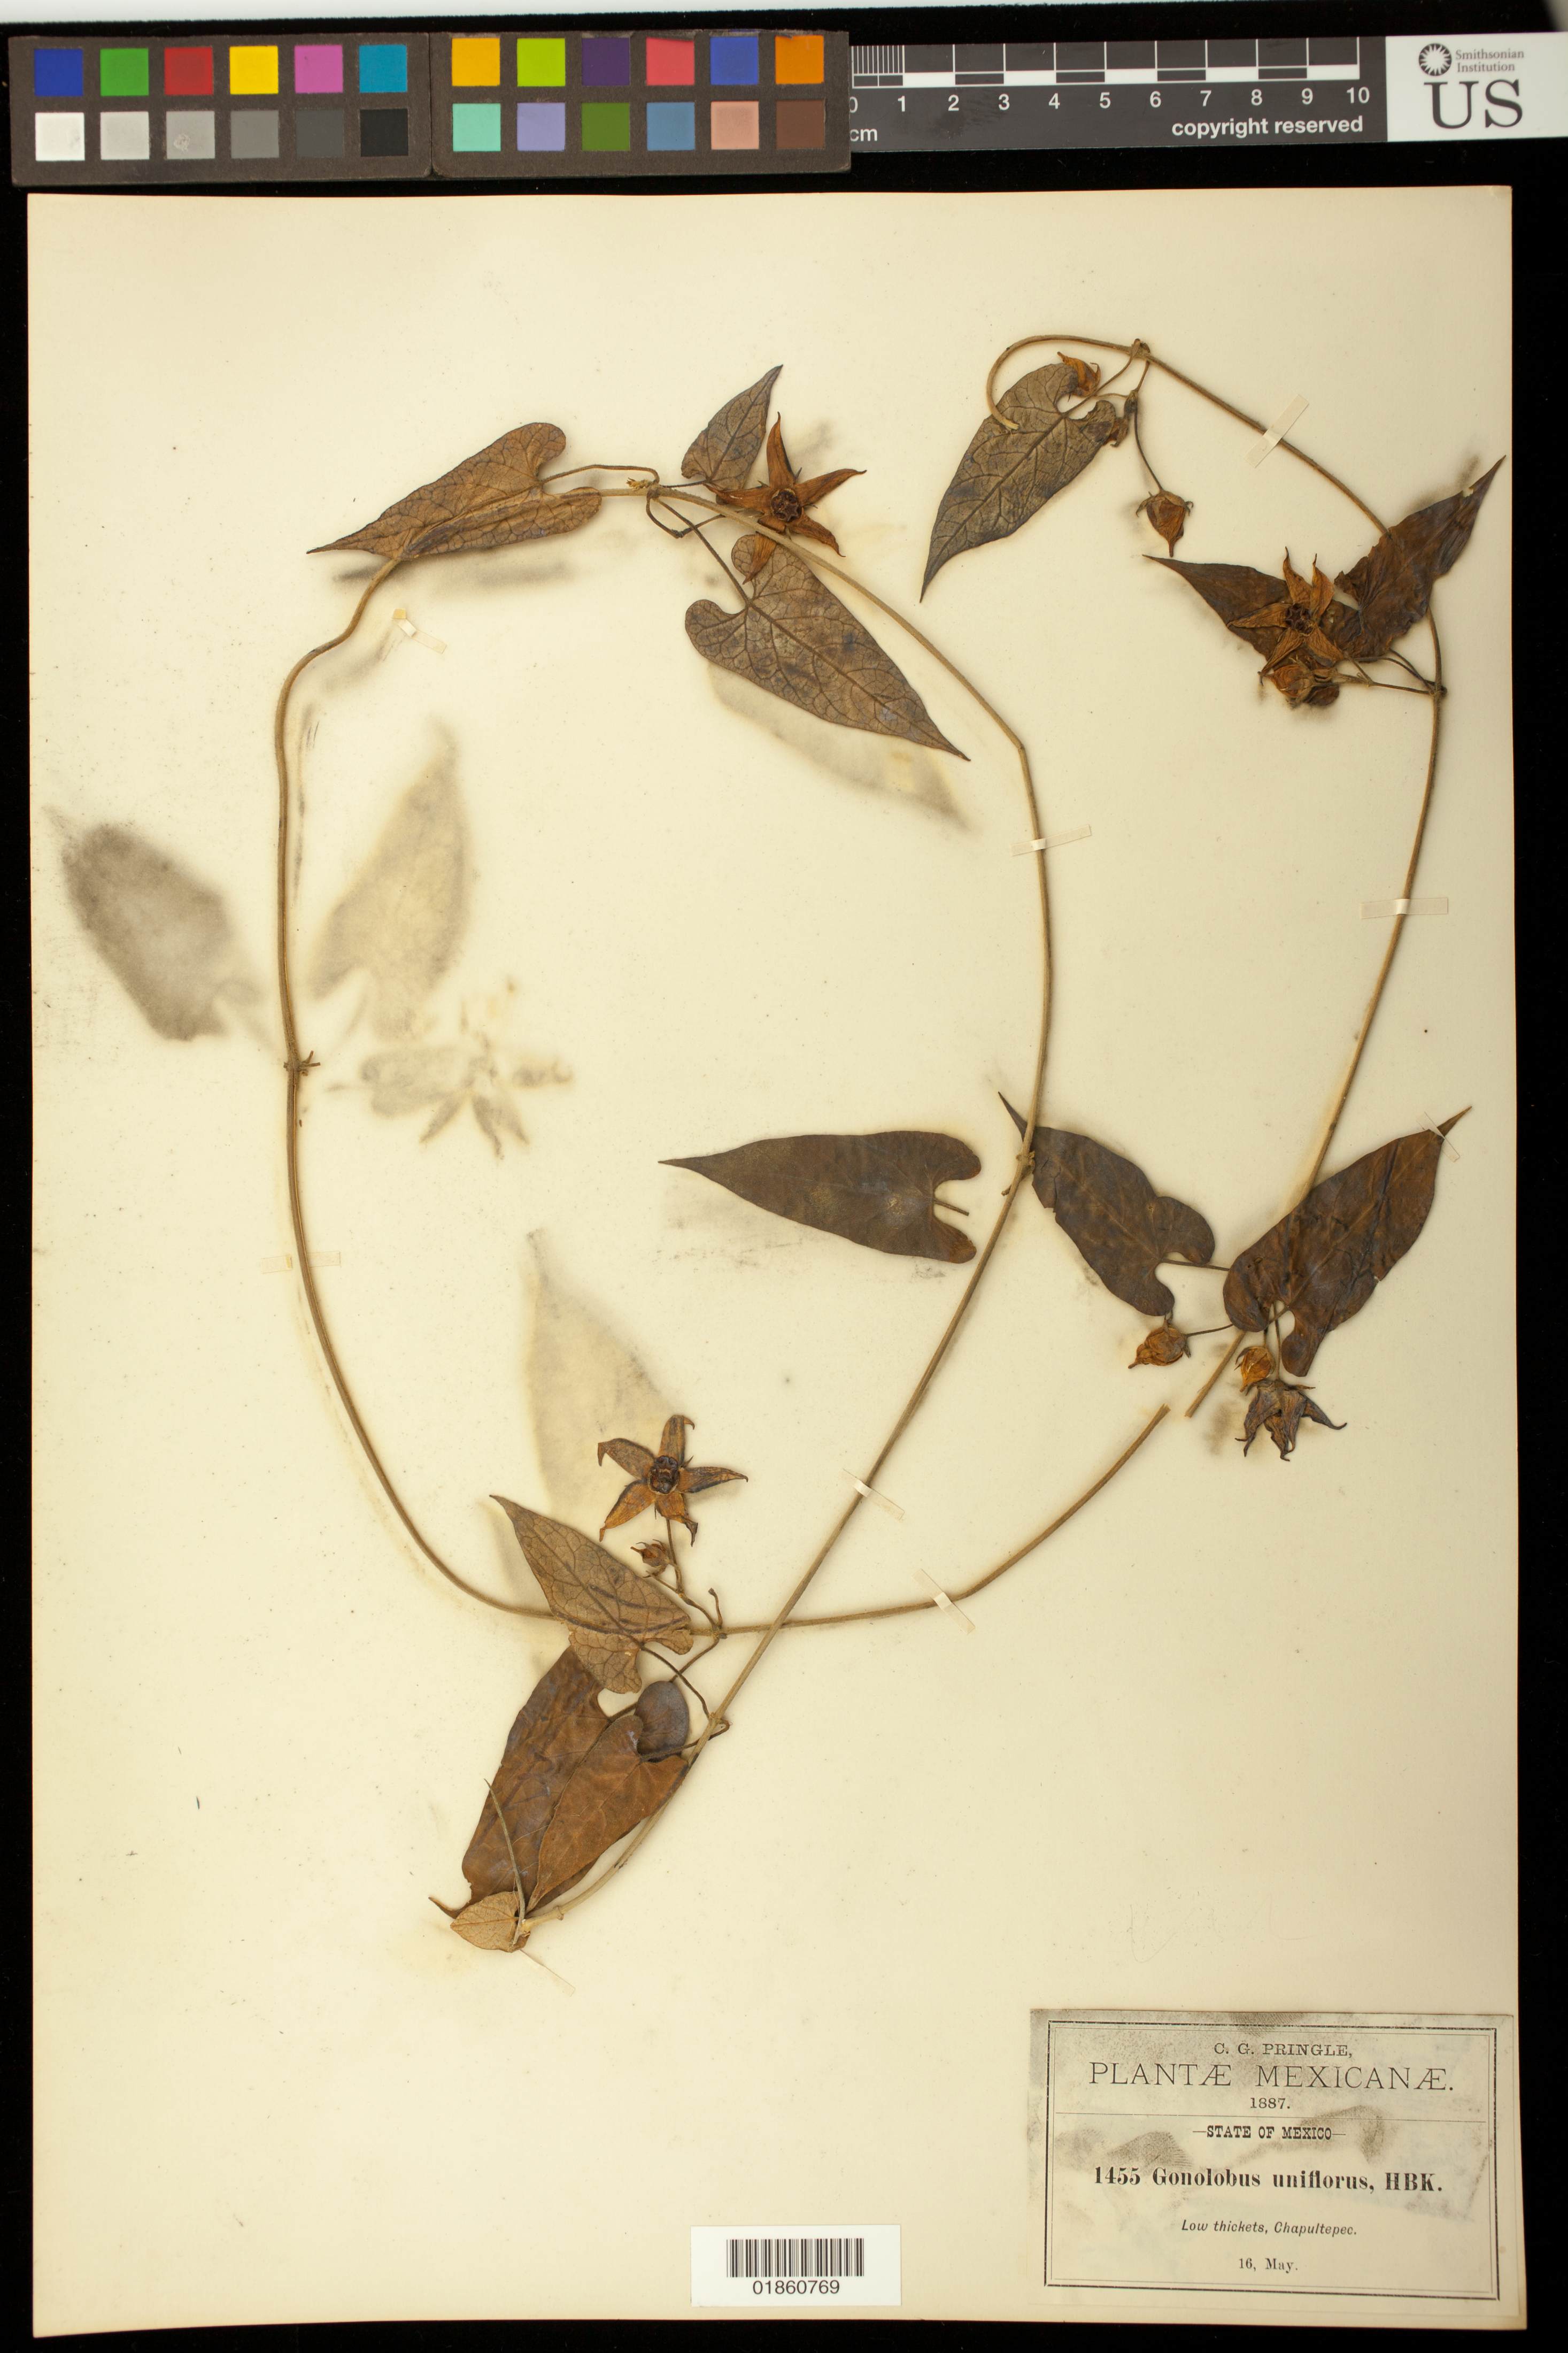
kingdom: Plantae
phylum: Tracheophyta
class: Magnoliopsida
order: Gentianales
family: Apocynaceae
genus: Gonolobus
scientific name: Gonolobus uniflorus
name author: Kunth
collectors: C. G. Pringle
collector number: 1455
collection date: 1887-05-16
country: Mexico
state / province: México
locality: Chapultepec